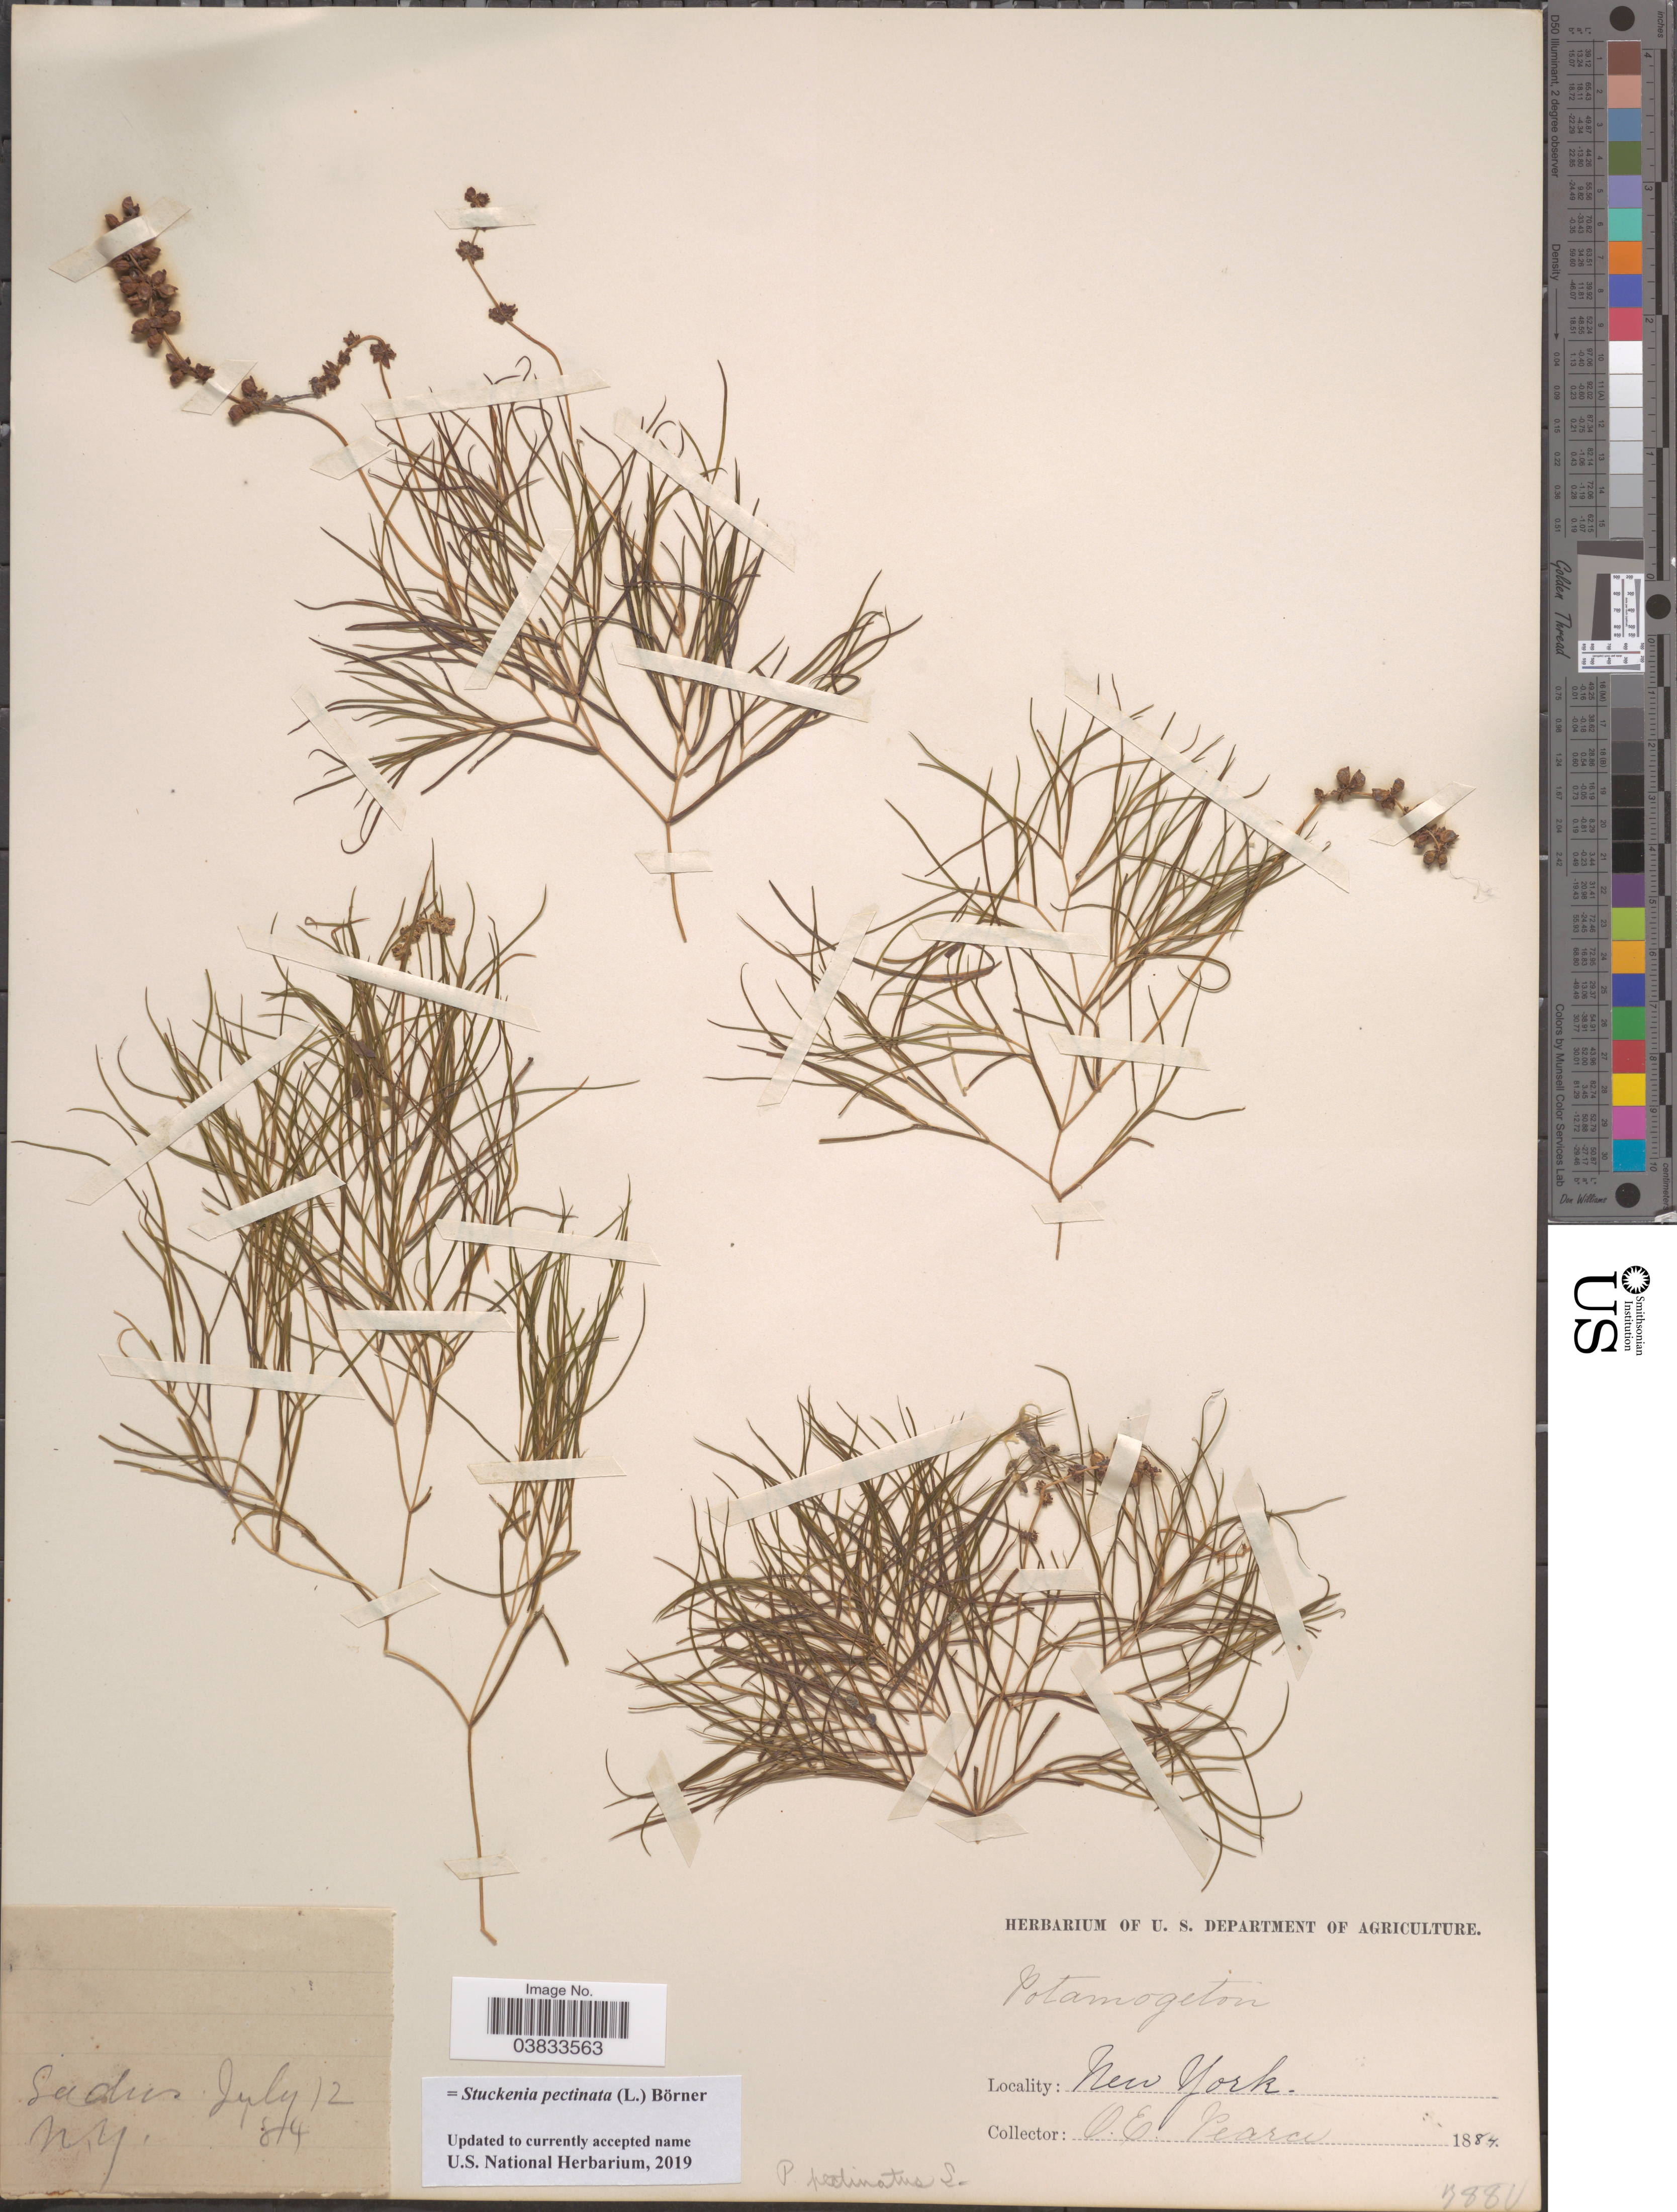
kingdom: Plantae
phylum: Tracheophyta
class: Liliopsida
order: Alismatales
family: Potamogetonaceae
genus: Stuckenia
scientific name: Stuckenia pectinata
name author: (L.) Börner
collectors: O. E. Pearce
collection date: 1884-07-12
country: United States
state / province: New York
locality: Sodus.